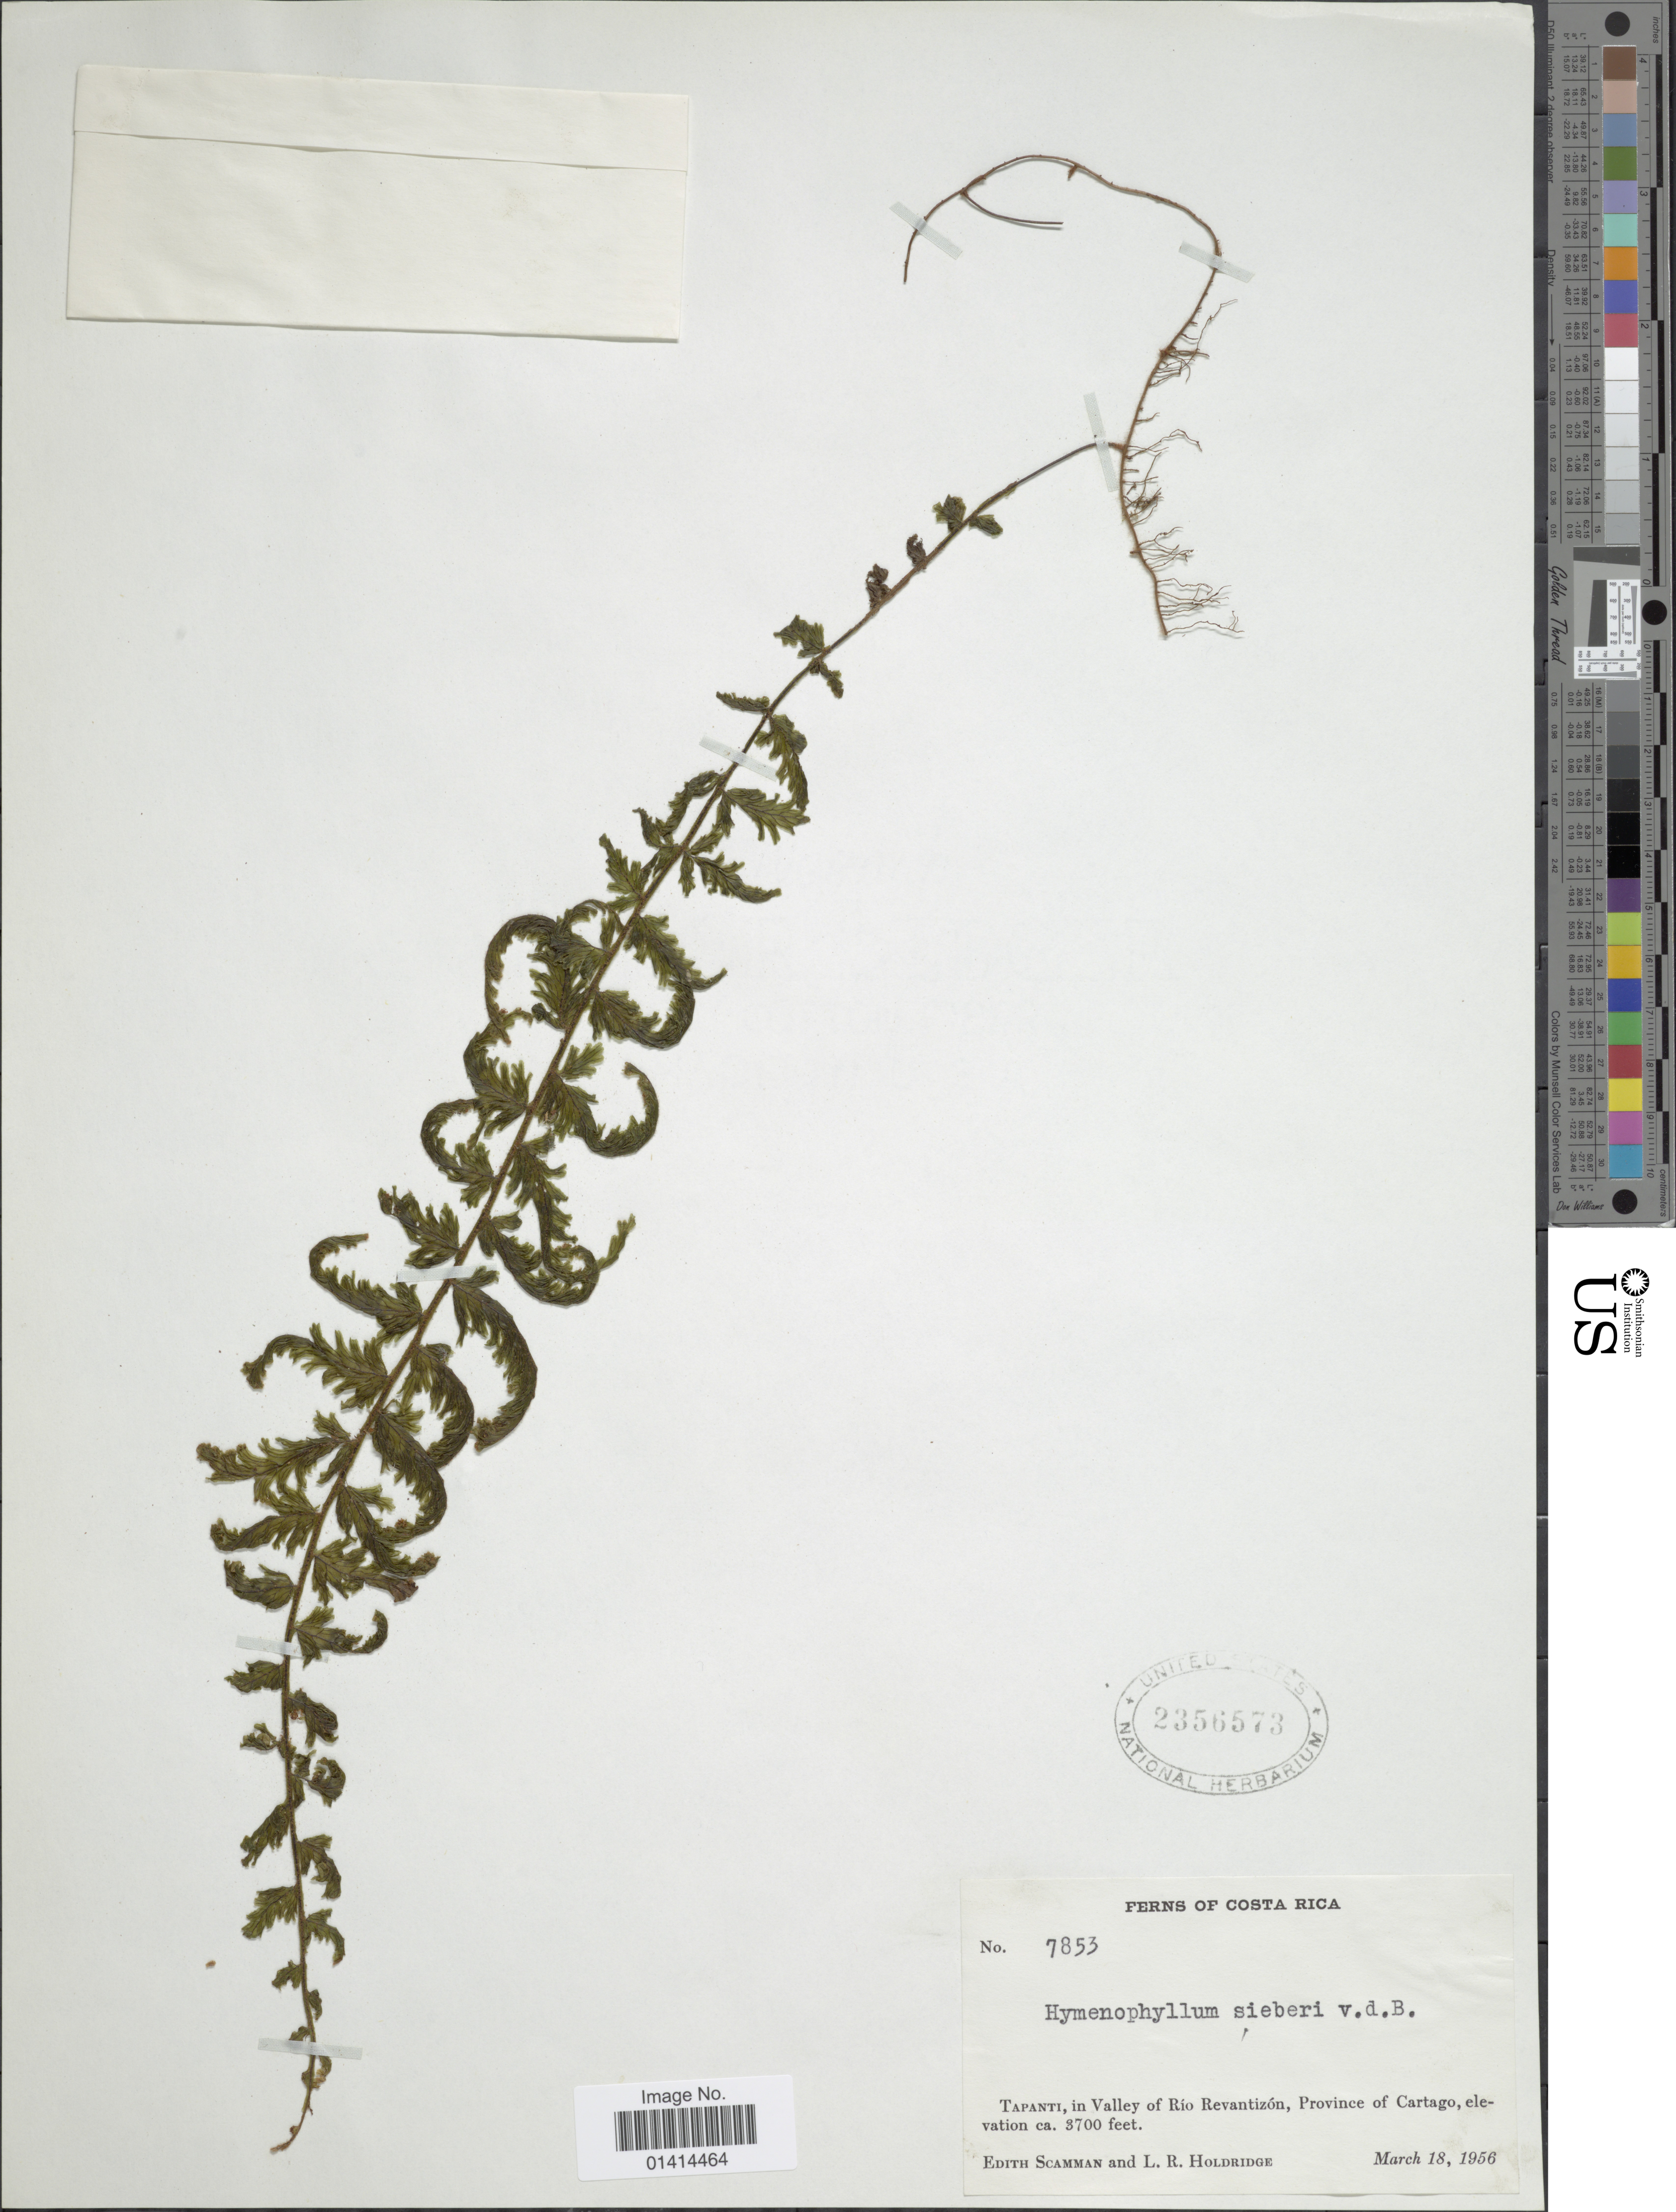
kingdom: Plantae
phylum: Tracheophyta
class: Polypodiopsida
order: Hymenophyllales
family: Hymenophyllaceae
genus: Hymenophyllum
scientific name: Hymenophyllum sieberi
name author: (C. Presl) Bosch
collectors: E. Scamman & L. Holdridge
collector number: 7853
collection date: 1956-03-18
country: Costa Rica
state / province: Cartago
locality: Tapanti, in Valley of Rio Revantizón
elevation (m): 1128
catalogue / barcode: US 2356573